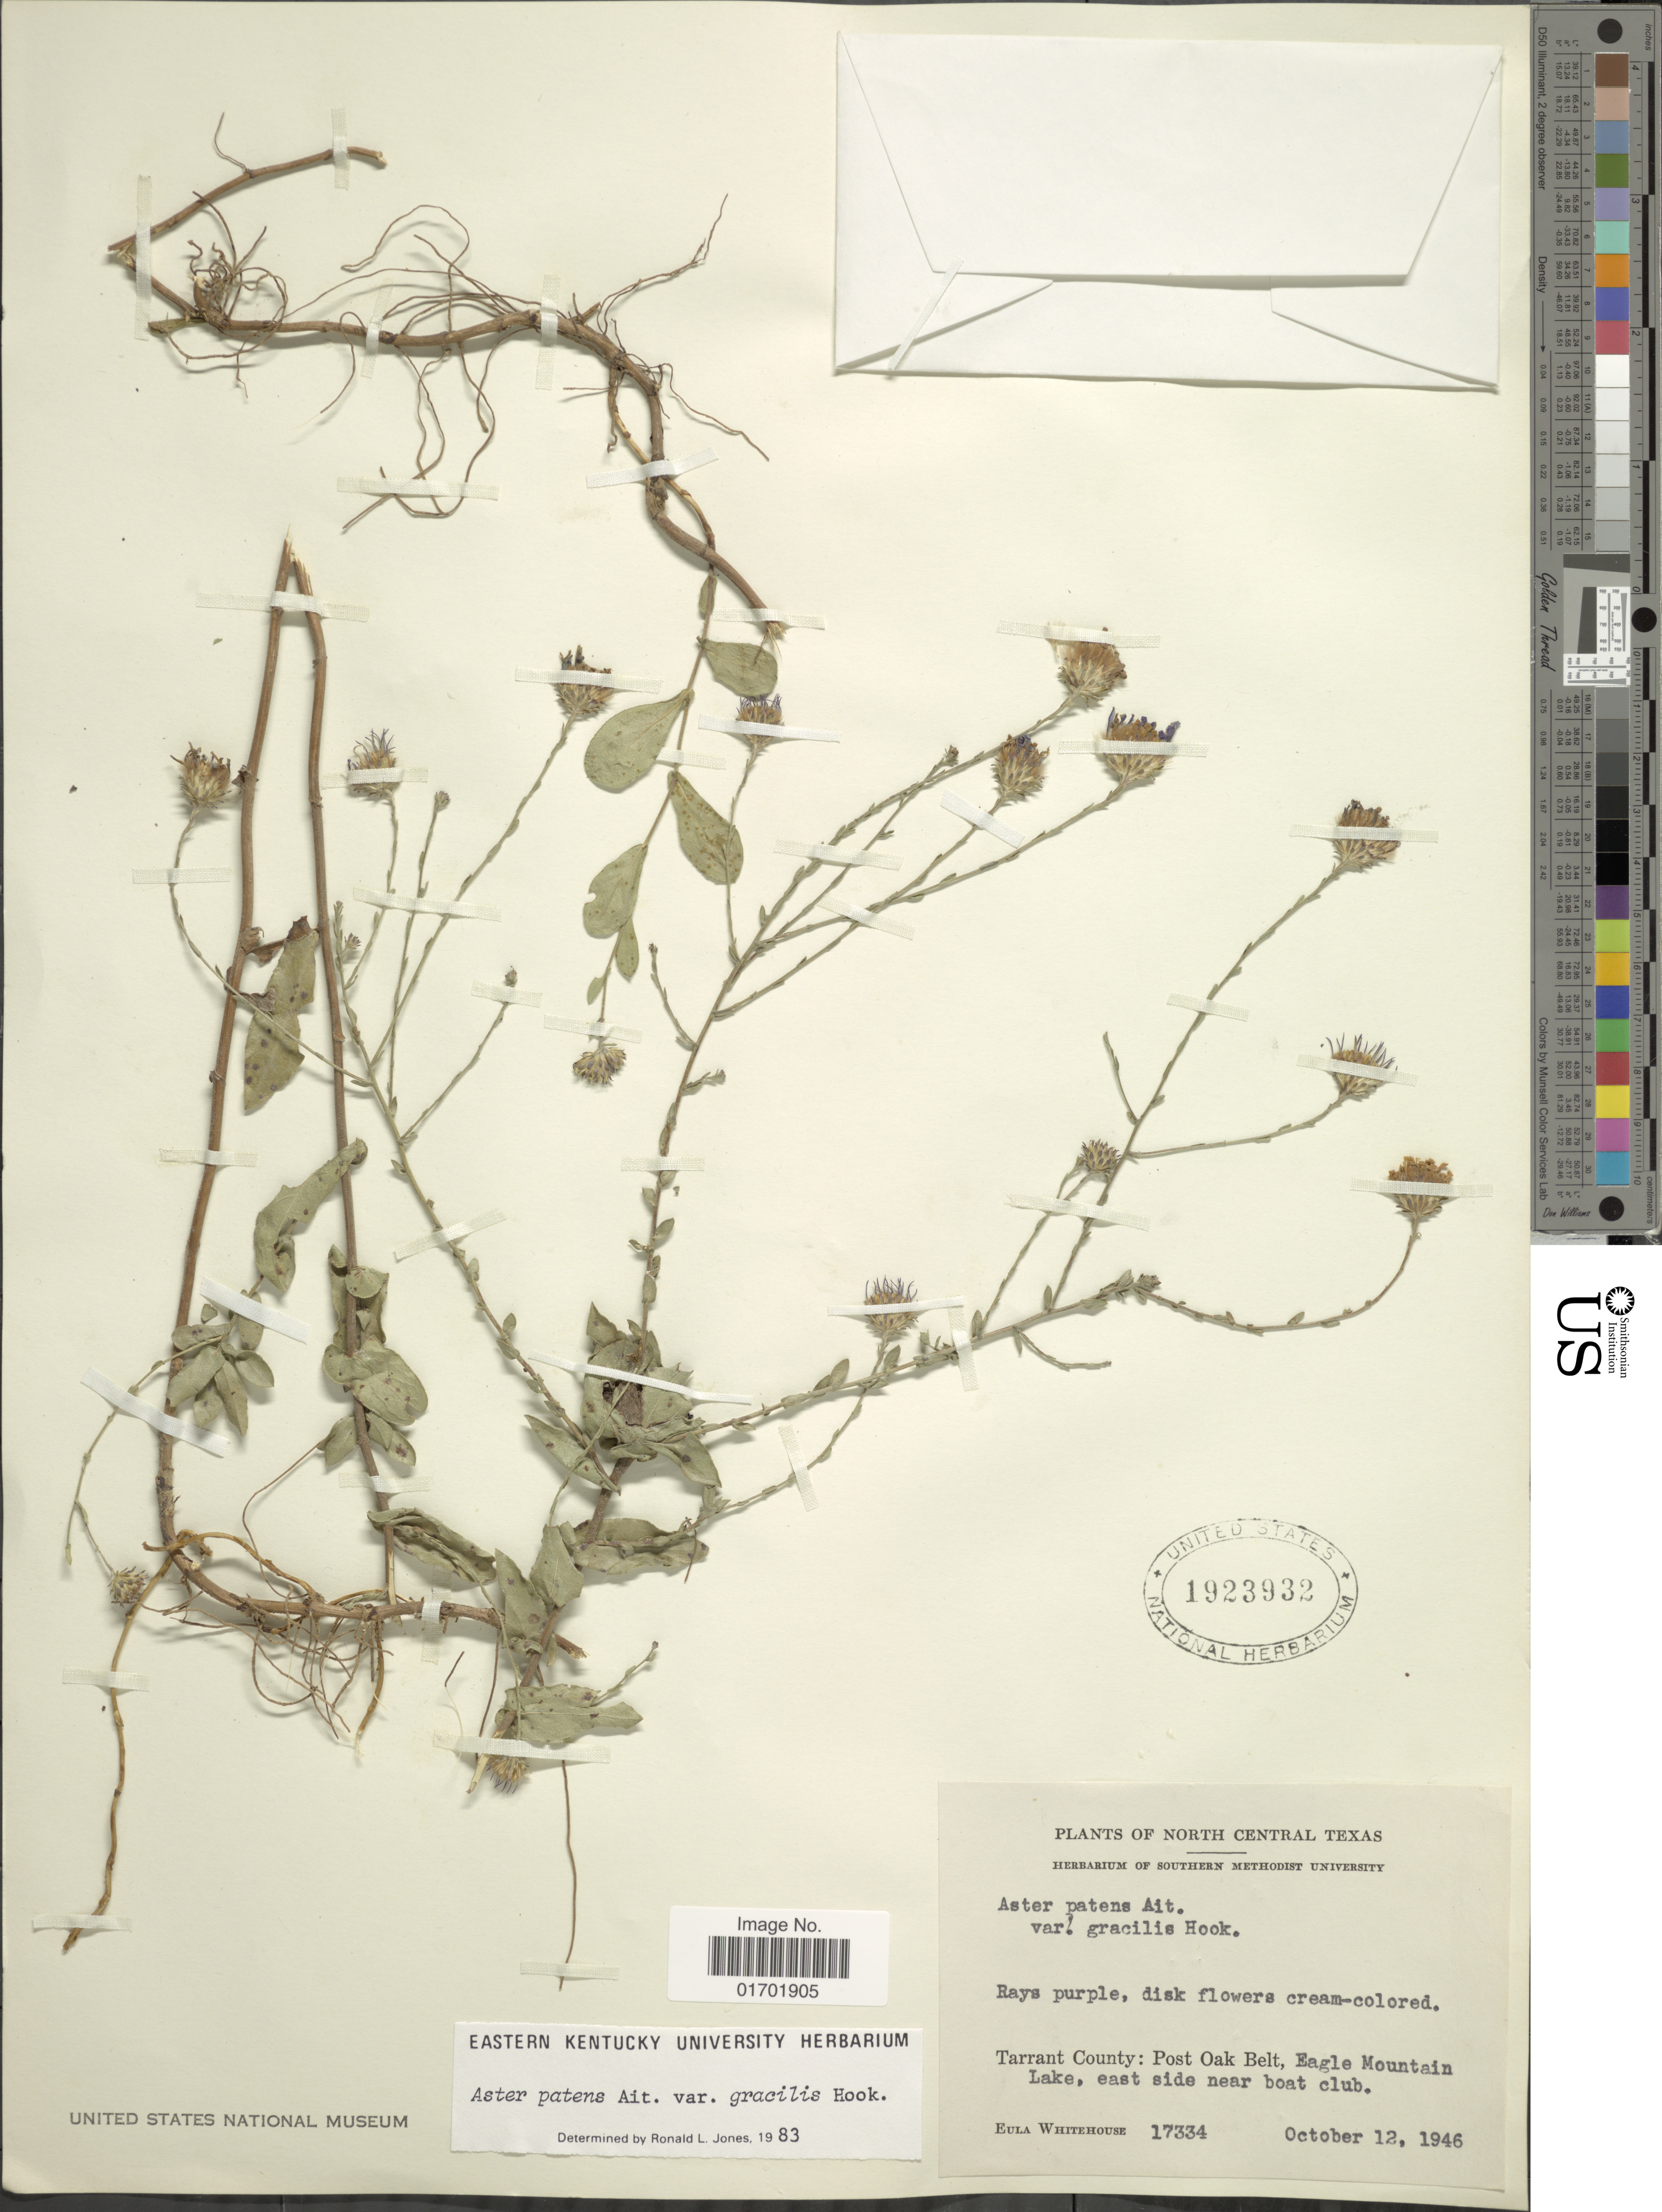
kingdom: Plantae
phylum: Tracheophyta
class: Magnoliopsida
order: Asterales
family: Asteraceae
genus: Symphyotrichum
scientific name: Symphyotrichum patens var. gracile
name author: (Hook.) G.L. Nesom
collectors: E. Whitehouse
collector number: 17334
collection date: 1946-10-12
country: United States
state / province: Texas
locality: North Central texas, Tarrant County: Post Oak Belt, Eagle Mountain Lake, east side near boat club.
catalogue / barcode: US 1923932